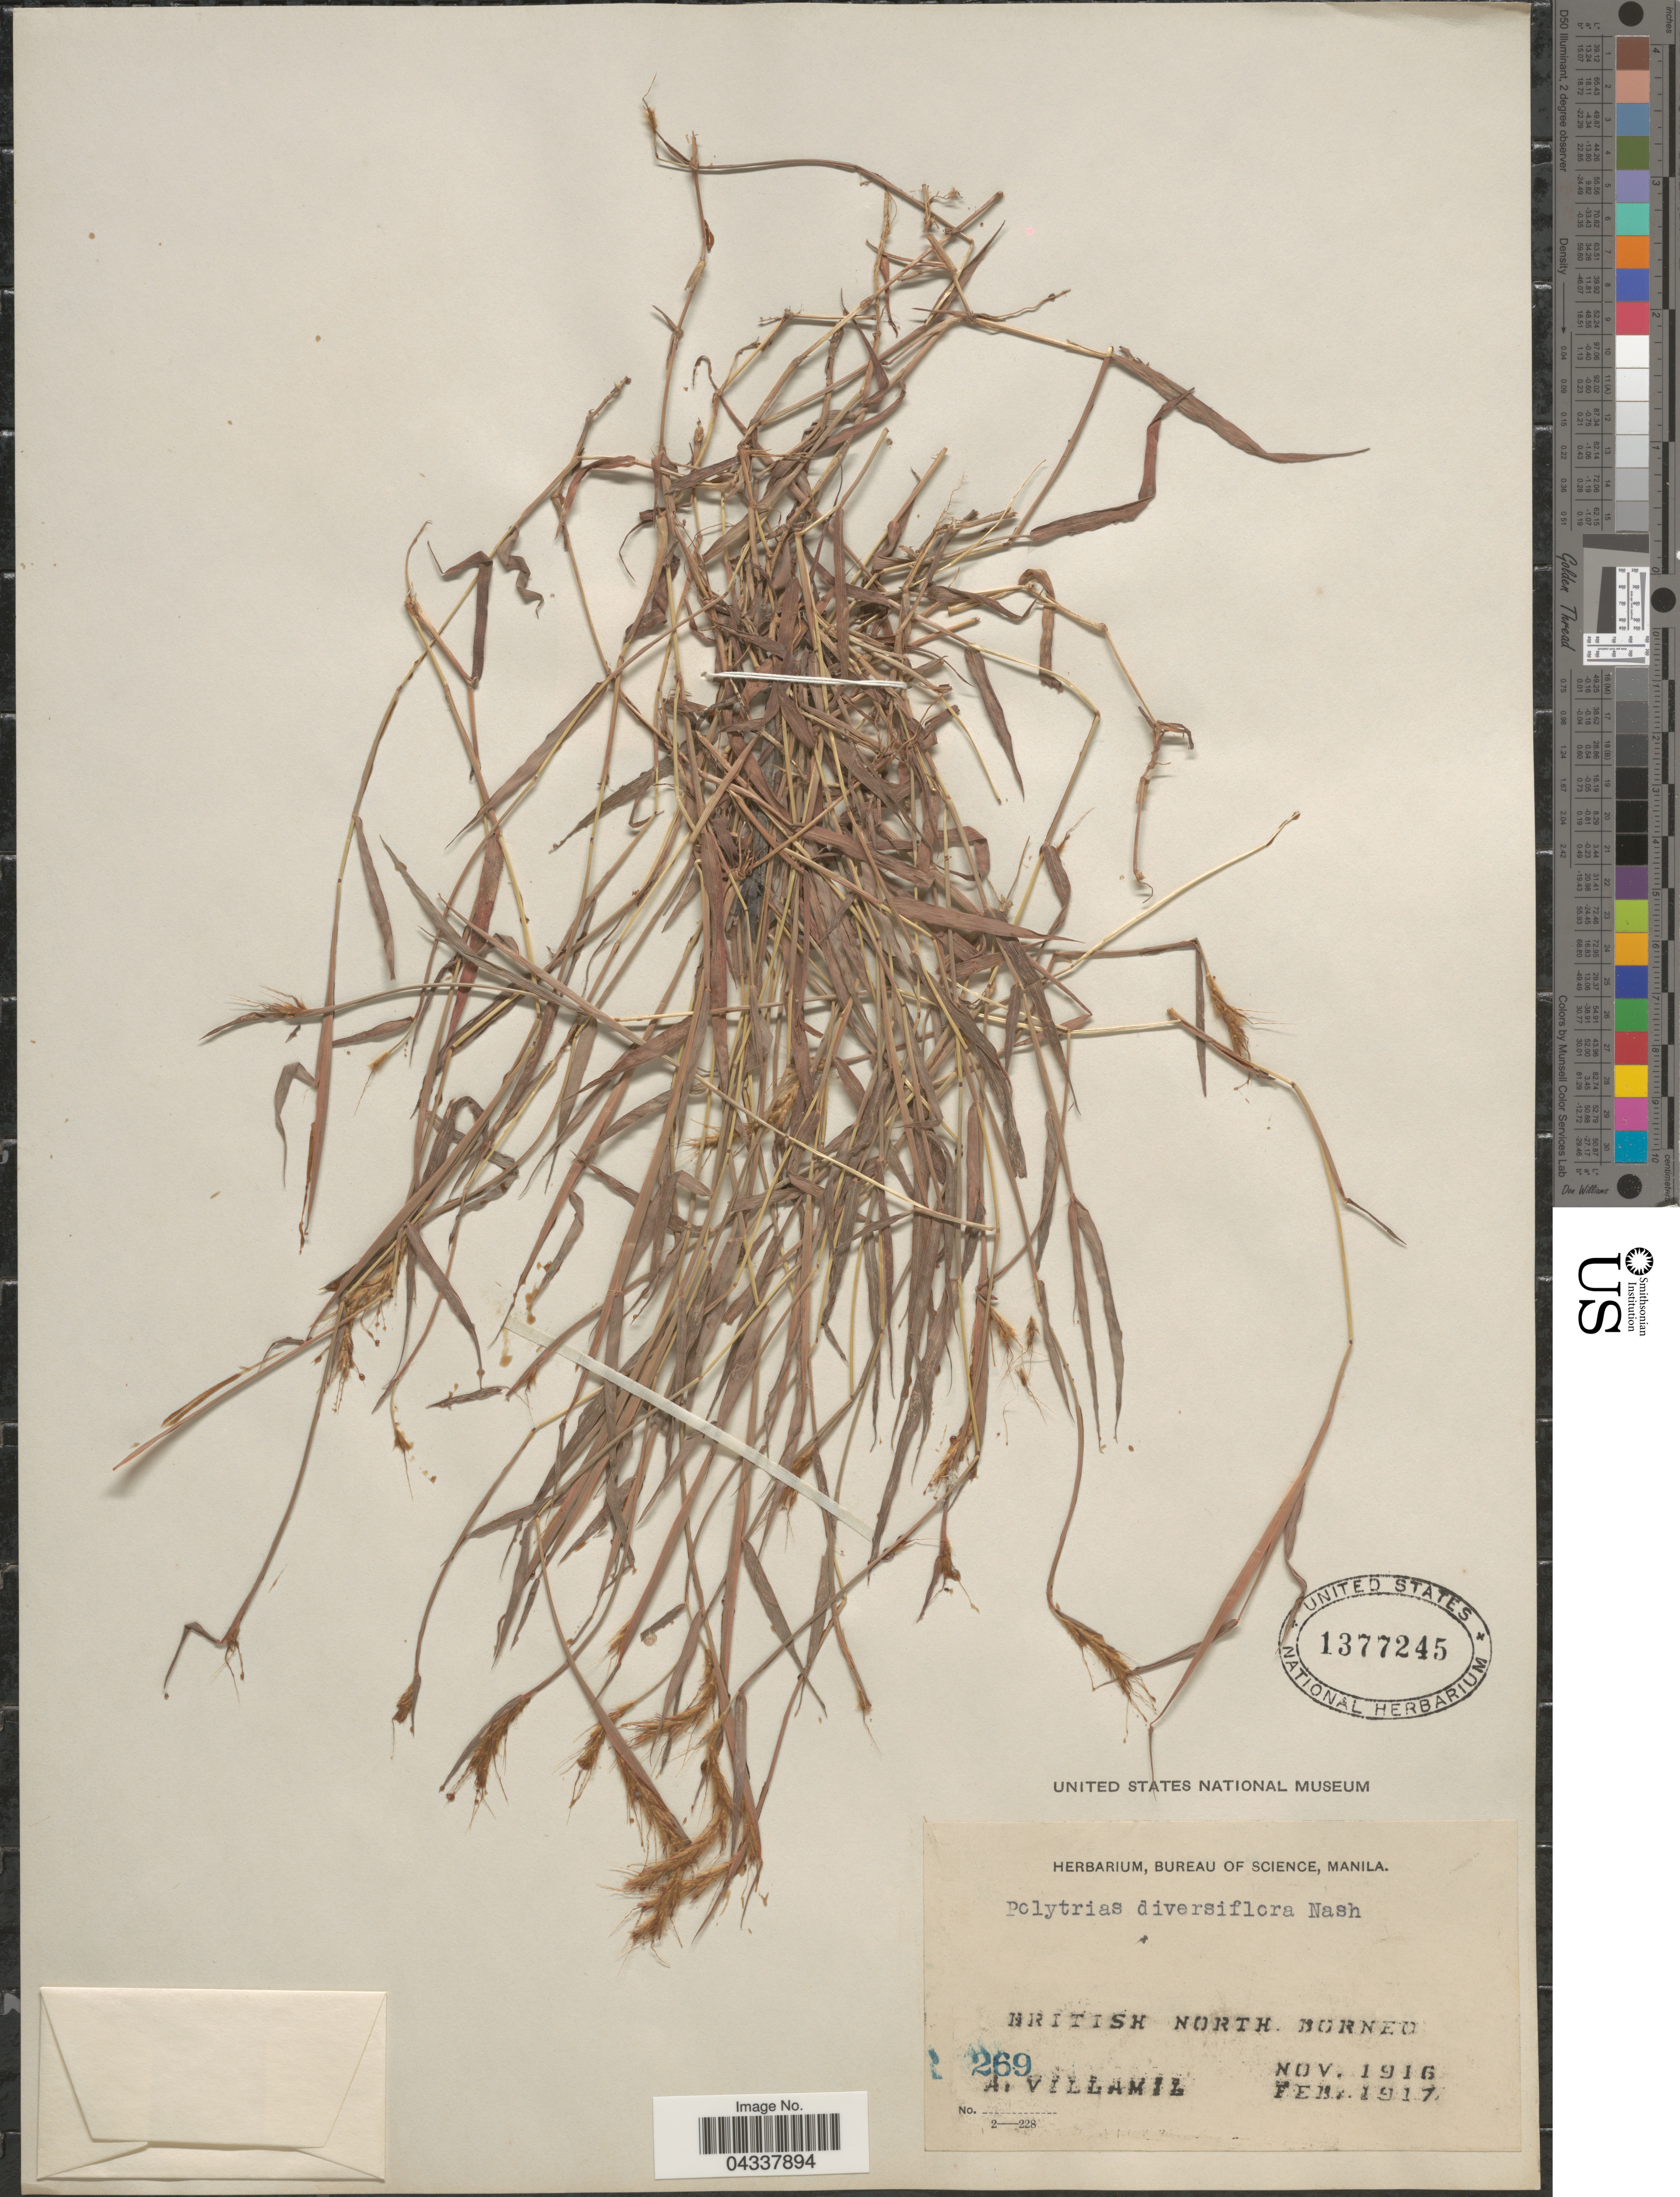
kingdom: Plantae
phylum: Tracheophyta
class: Liliopsida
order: Poales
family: Poaceae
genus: Polytrias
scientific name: Polytrias indica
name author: (Houtt.) Veldkamp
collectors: A. Villamil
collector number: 269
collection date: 1916-11/1917-02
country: Malaysia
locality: British North Borneo.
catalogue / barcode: US 1377245